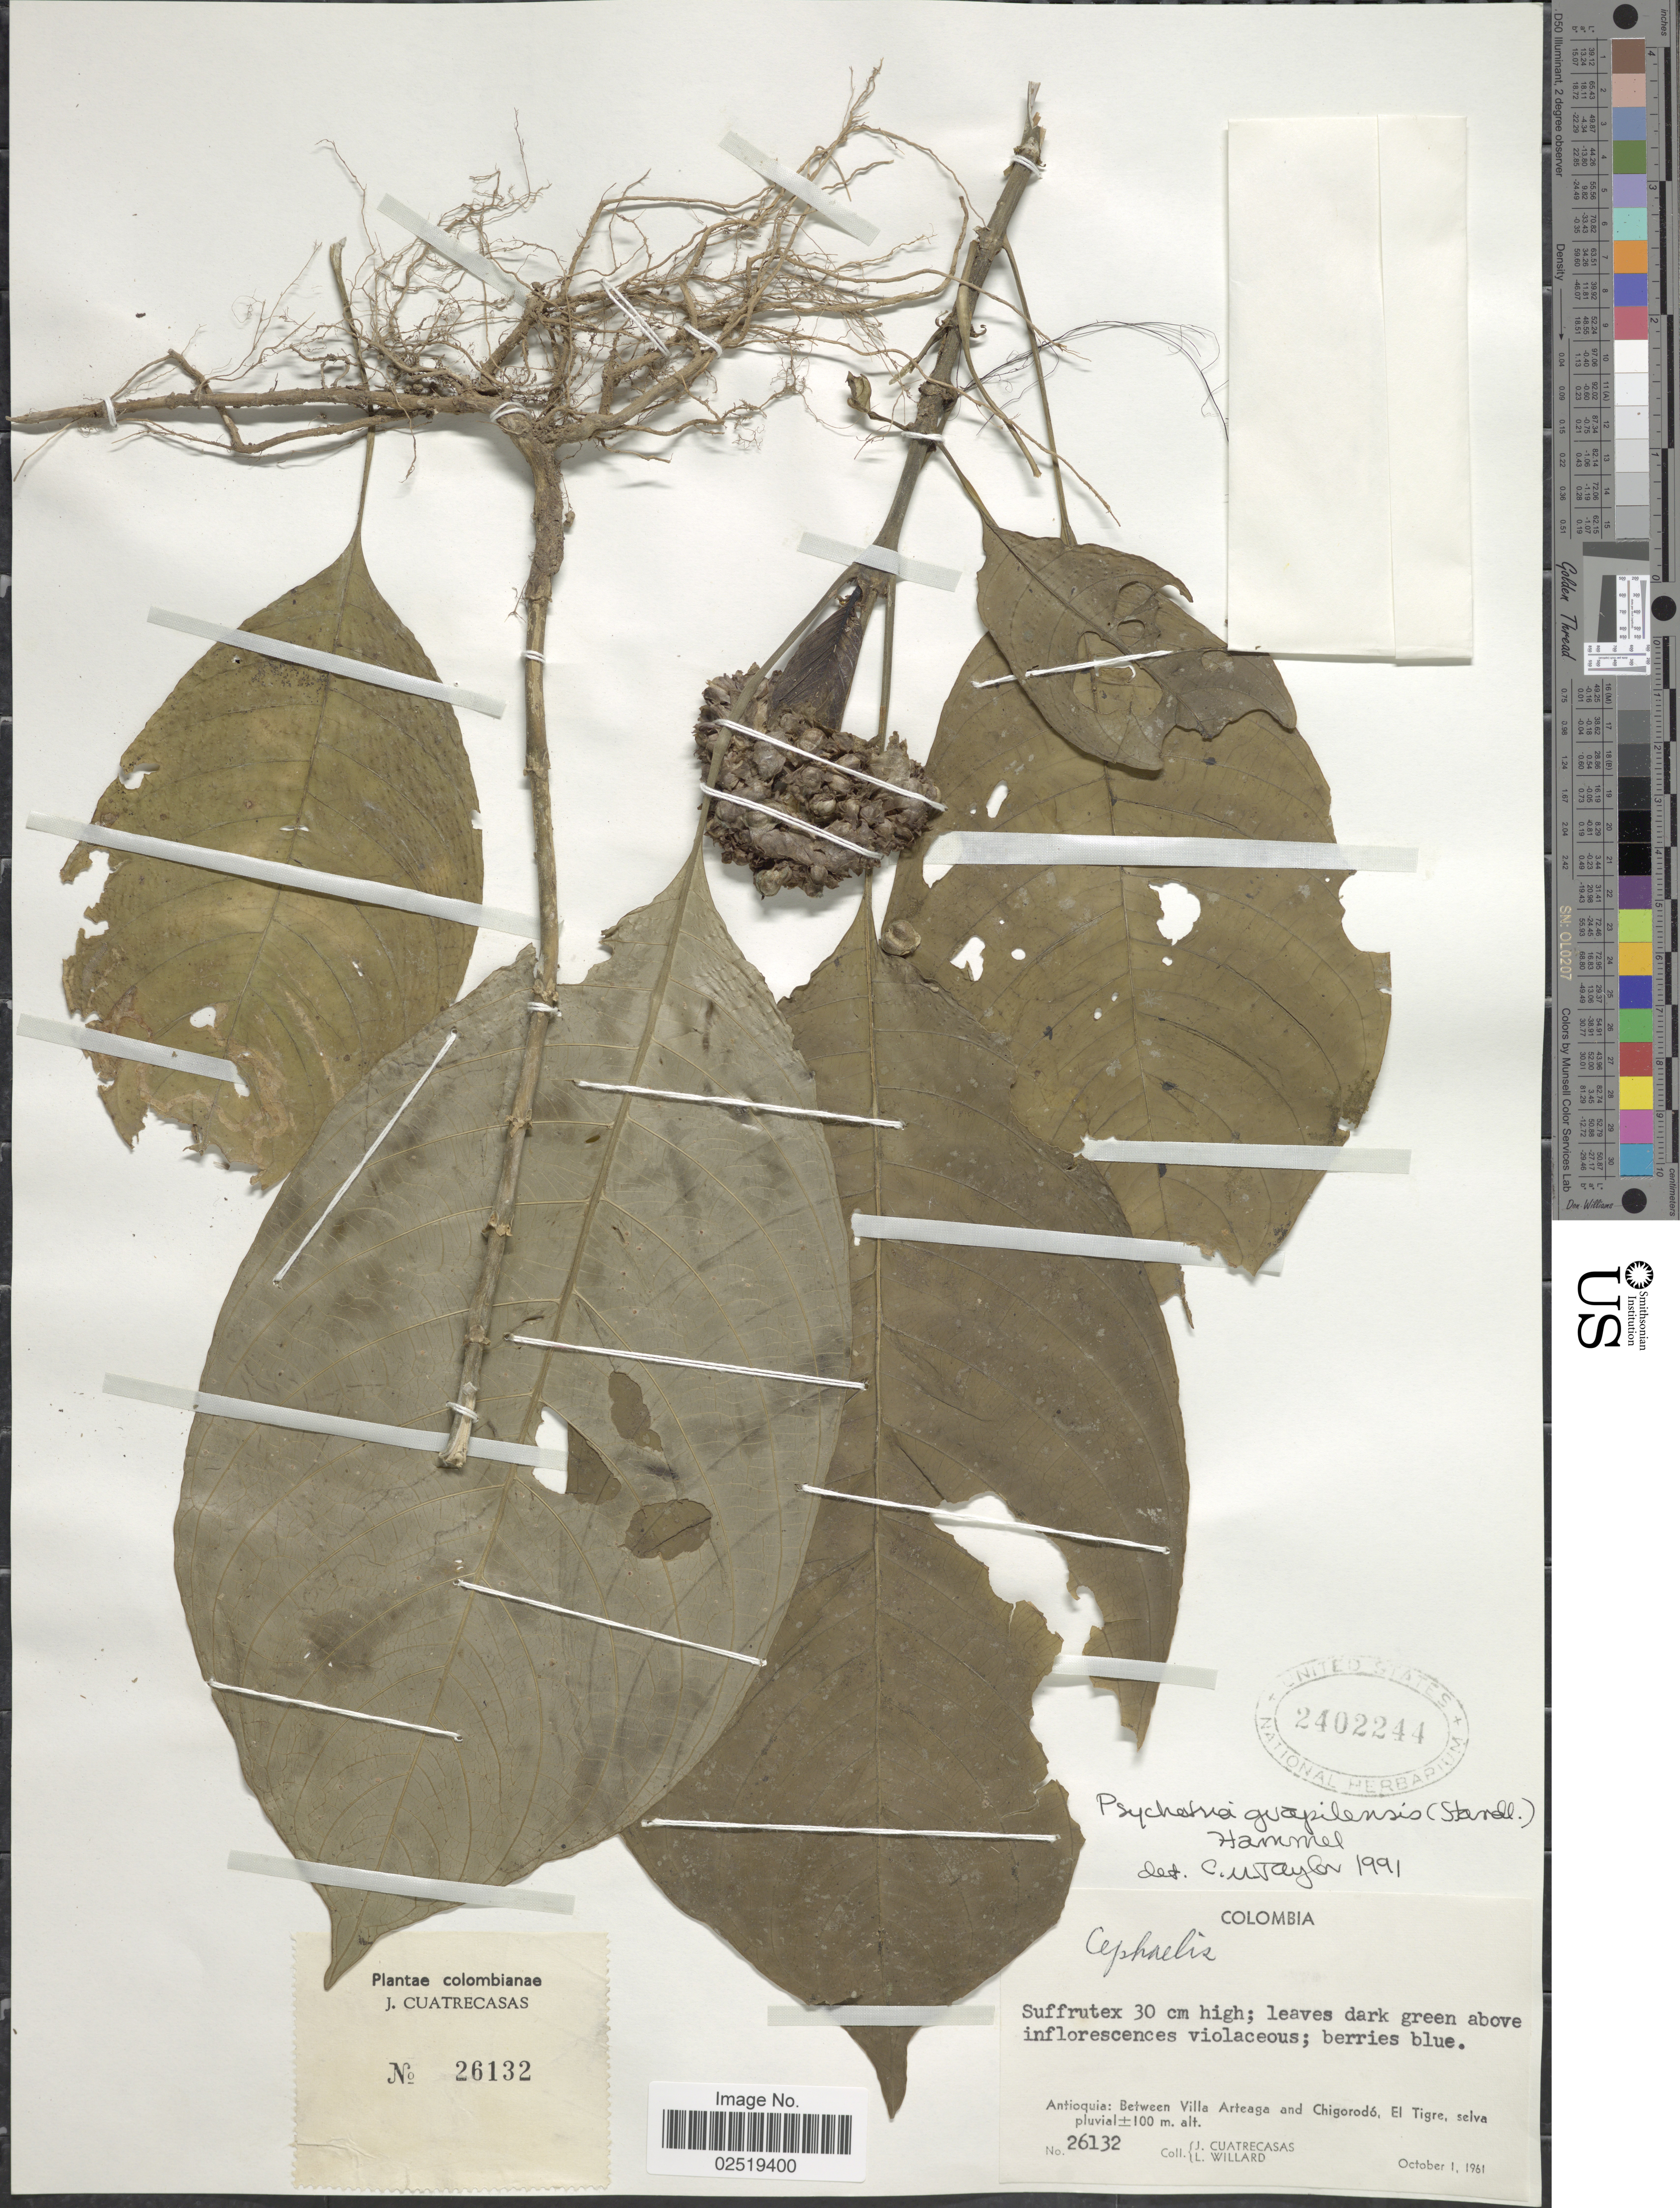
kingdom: Plantae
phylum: Tracheophyta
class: Magnoliopsida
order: Gentianales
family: Rubiaceae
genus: Psychotria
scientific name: Psychotria guapilensis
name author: (Standl.) Hammel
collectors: J. Cuatrecasas & L. Willard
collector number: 26132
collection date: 1961-10-01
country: Colombia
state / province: Antioquia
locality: Colombianae, Between Villa Artega and Chigorordo, El Tigre.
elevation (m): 100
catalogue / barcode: US 2402244